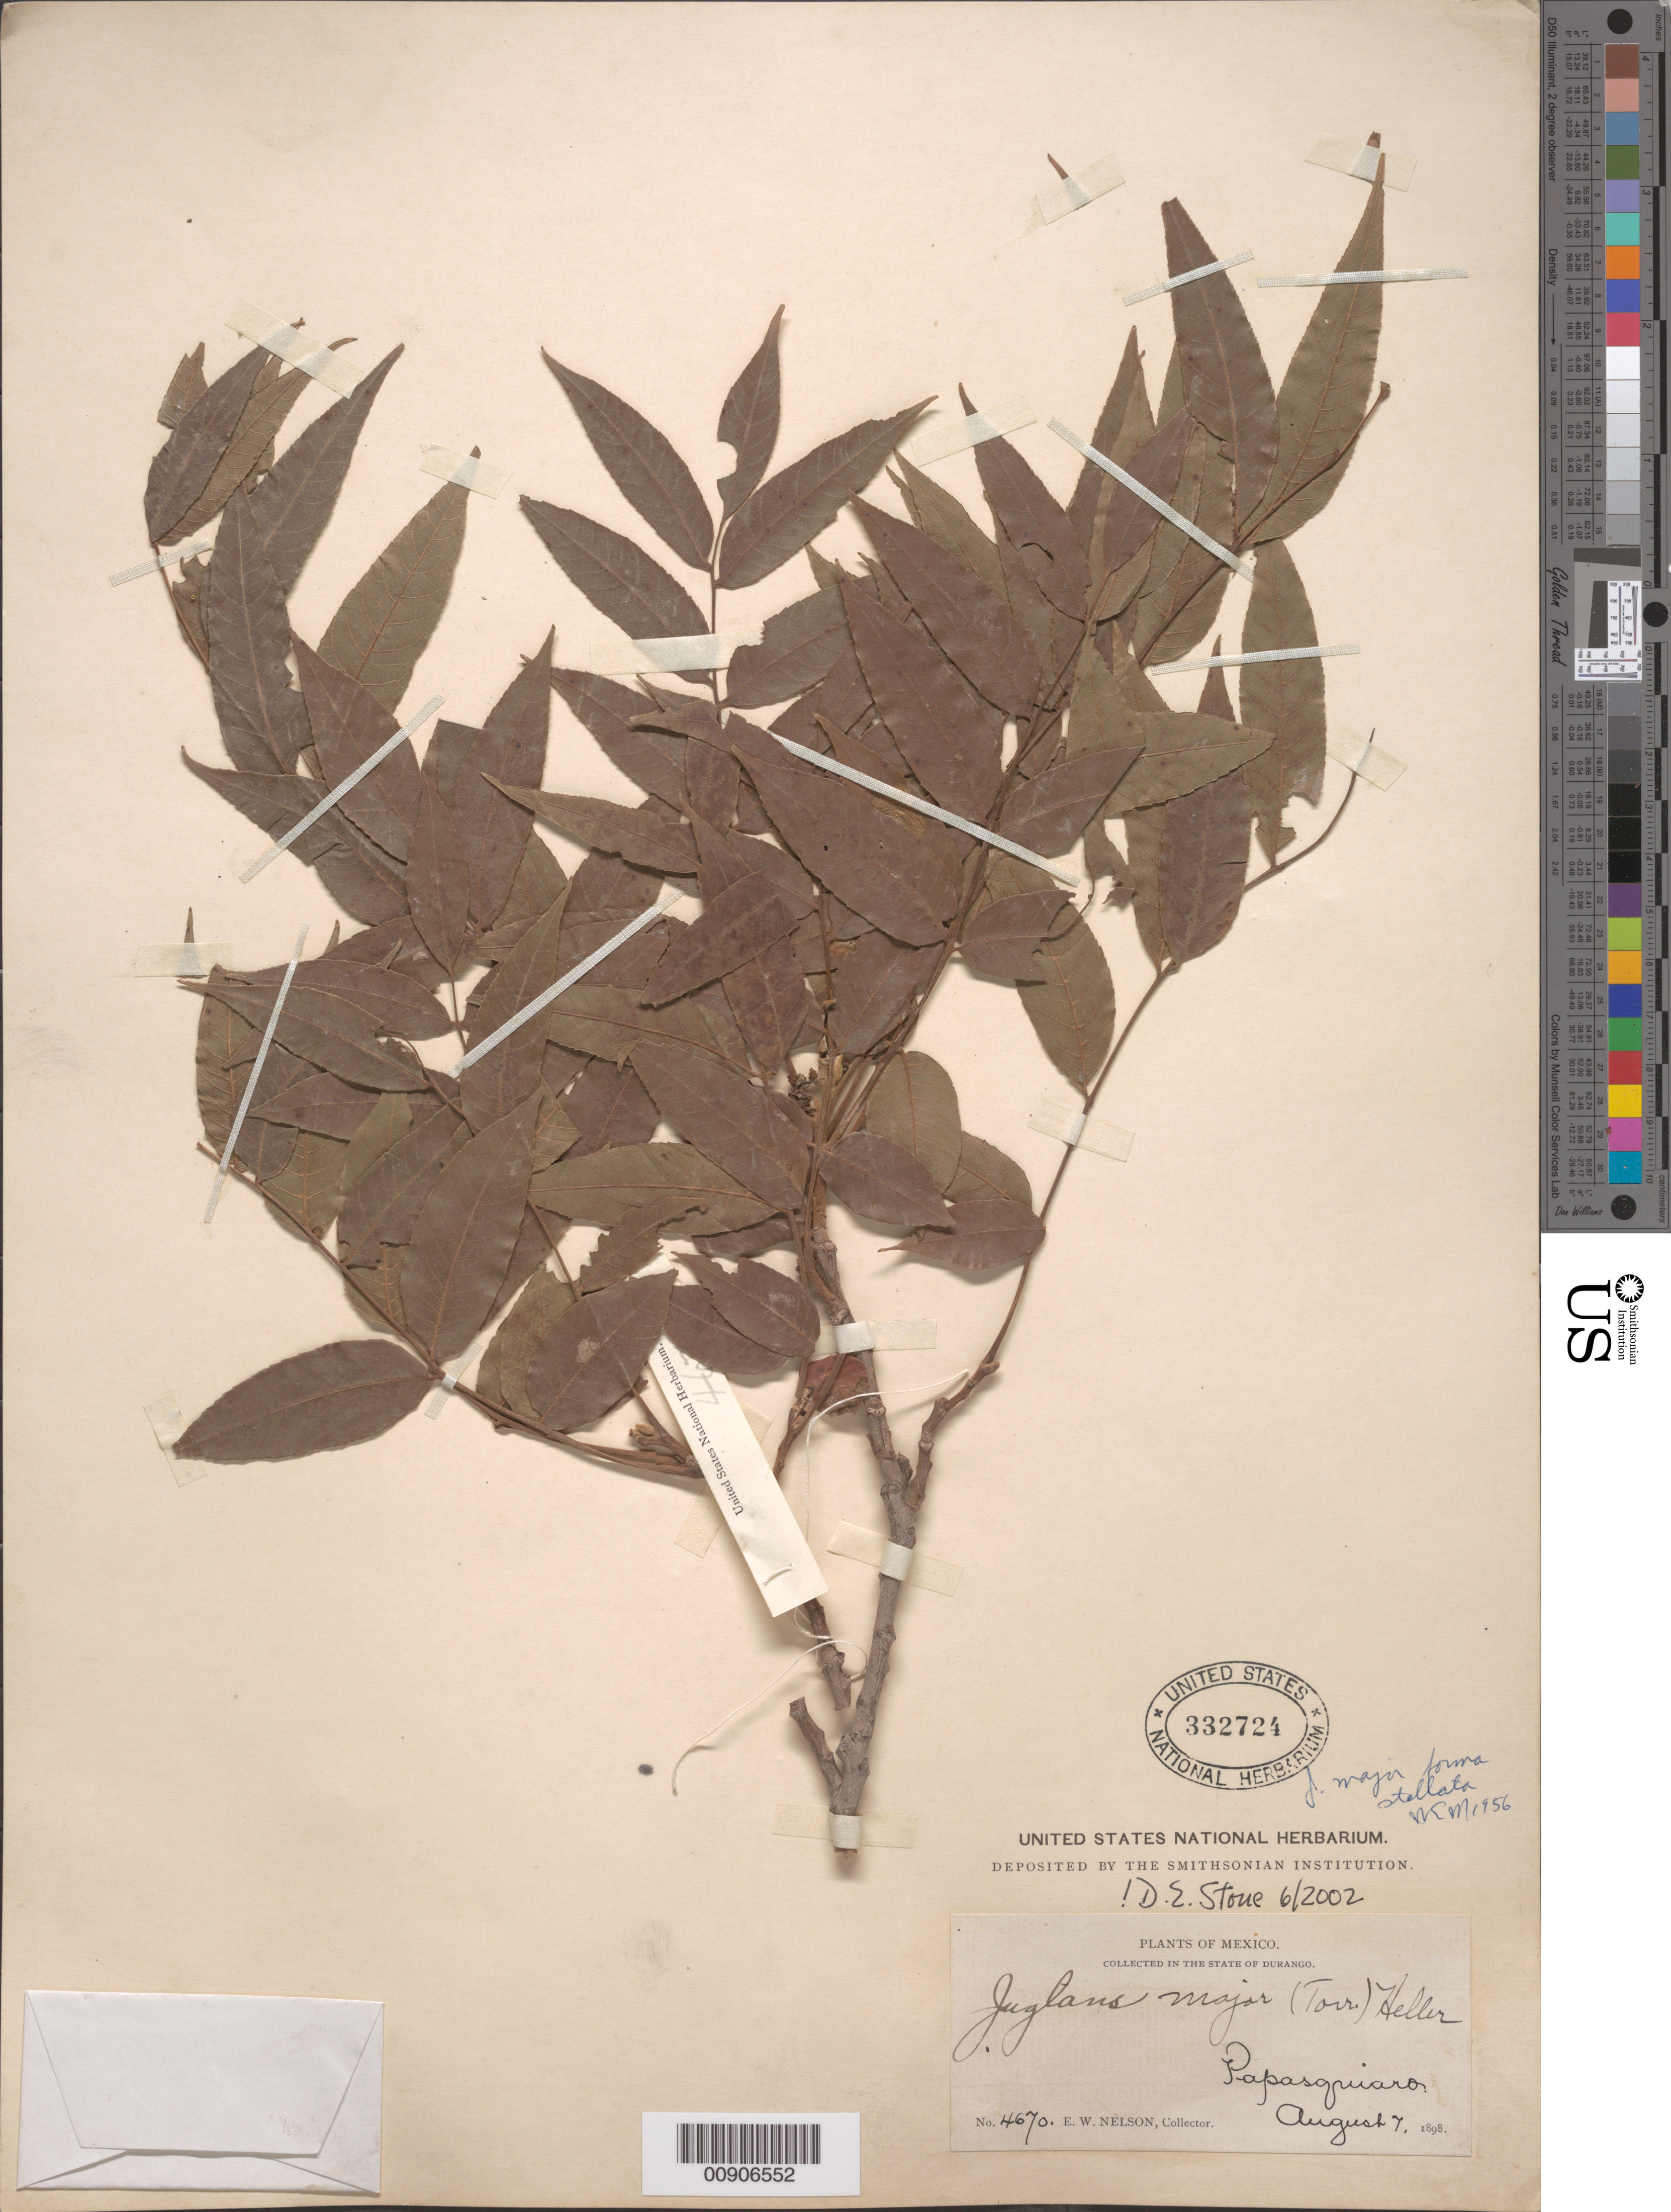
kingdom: Plantae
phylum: Tracheophyta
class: Magnoliopsida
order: Fagales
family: Juglandaceae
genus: Juglans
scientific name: Juglans major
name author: (Torr.) A. Heller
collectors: E. W. Nelson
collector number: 4670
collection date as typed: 07 Aug 1898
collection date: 1898-08-07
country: Mexico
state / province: Durango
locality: Papasquiaro, State of Durango.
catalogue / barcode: US 332724